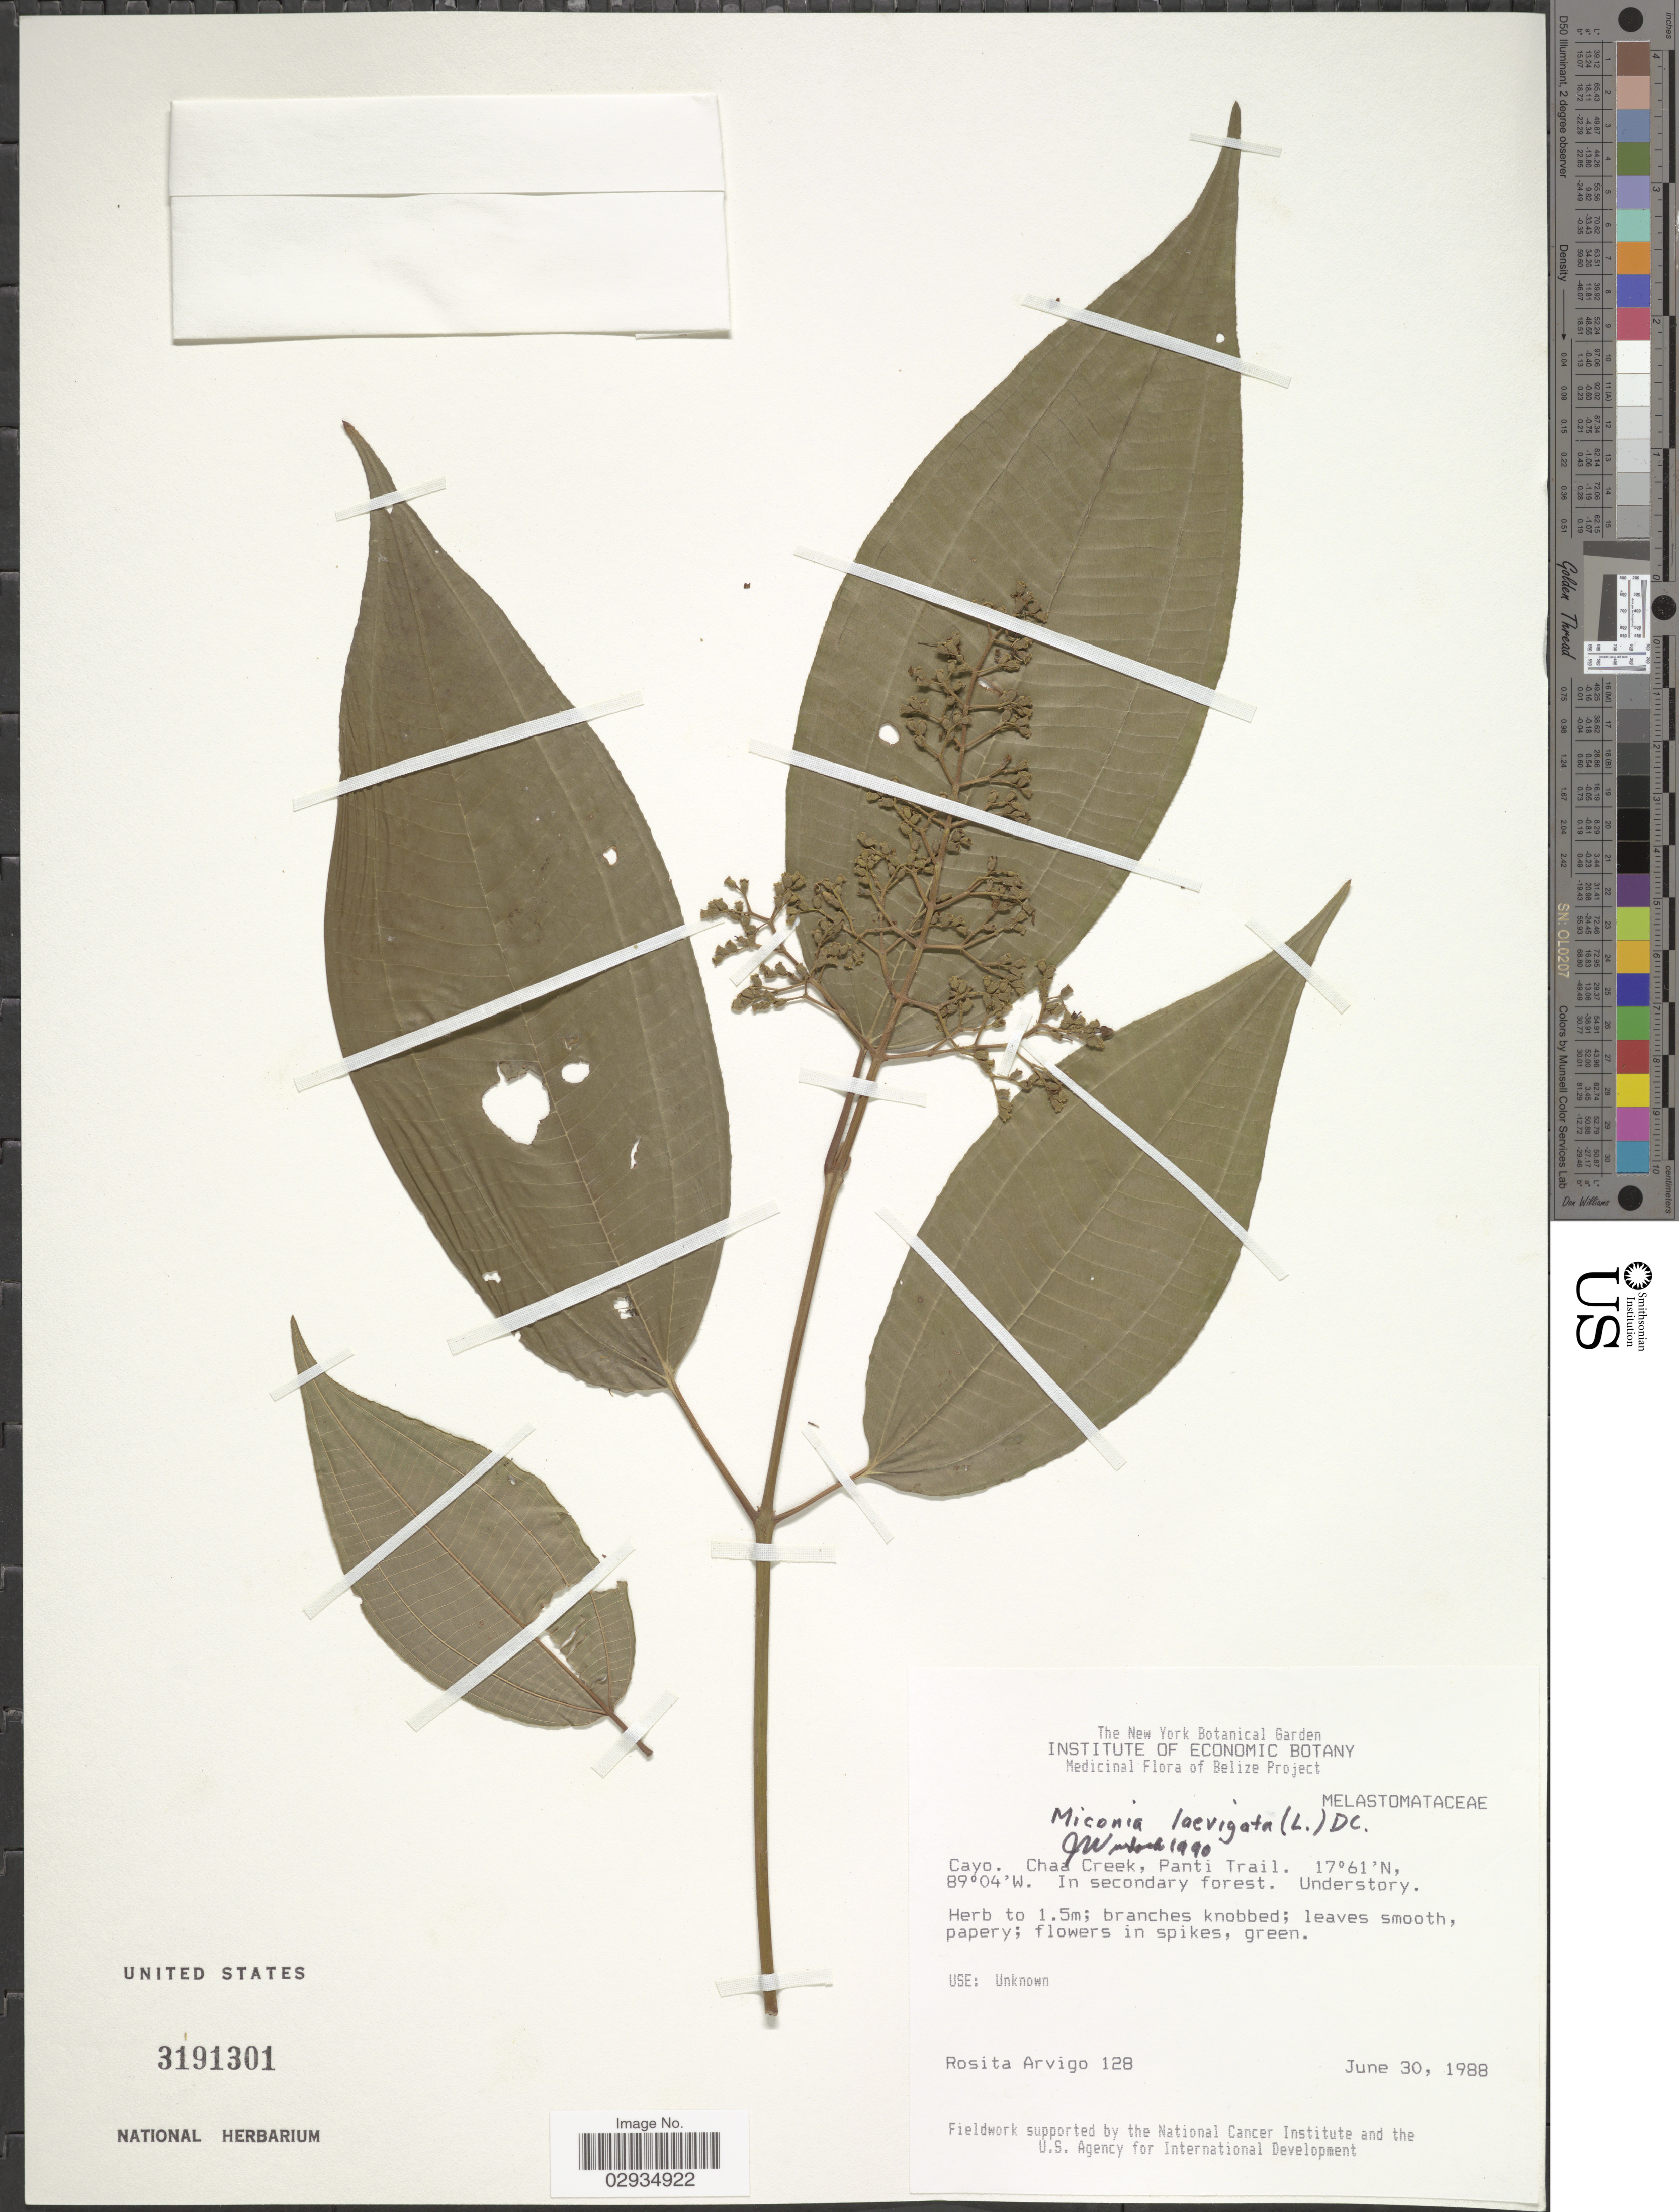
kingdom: Plantae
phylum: Tracheophyta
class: Magnoliopsida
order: Myrtales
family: Melastomataceae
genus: Miconia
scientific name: Miconia laevigata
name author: (L.) D. Don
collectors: R. Arvigo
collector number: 128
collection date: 1988-06-30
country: Belize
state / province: Cayo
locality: Chaa Creek, Panti Trail.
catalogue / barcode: US 3191301